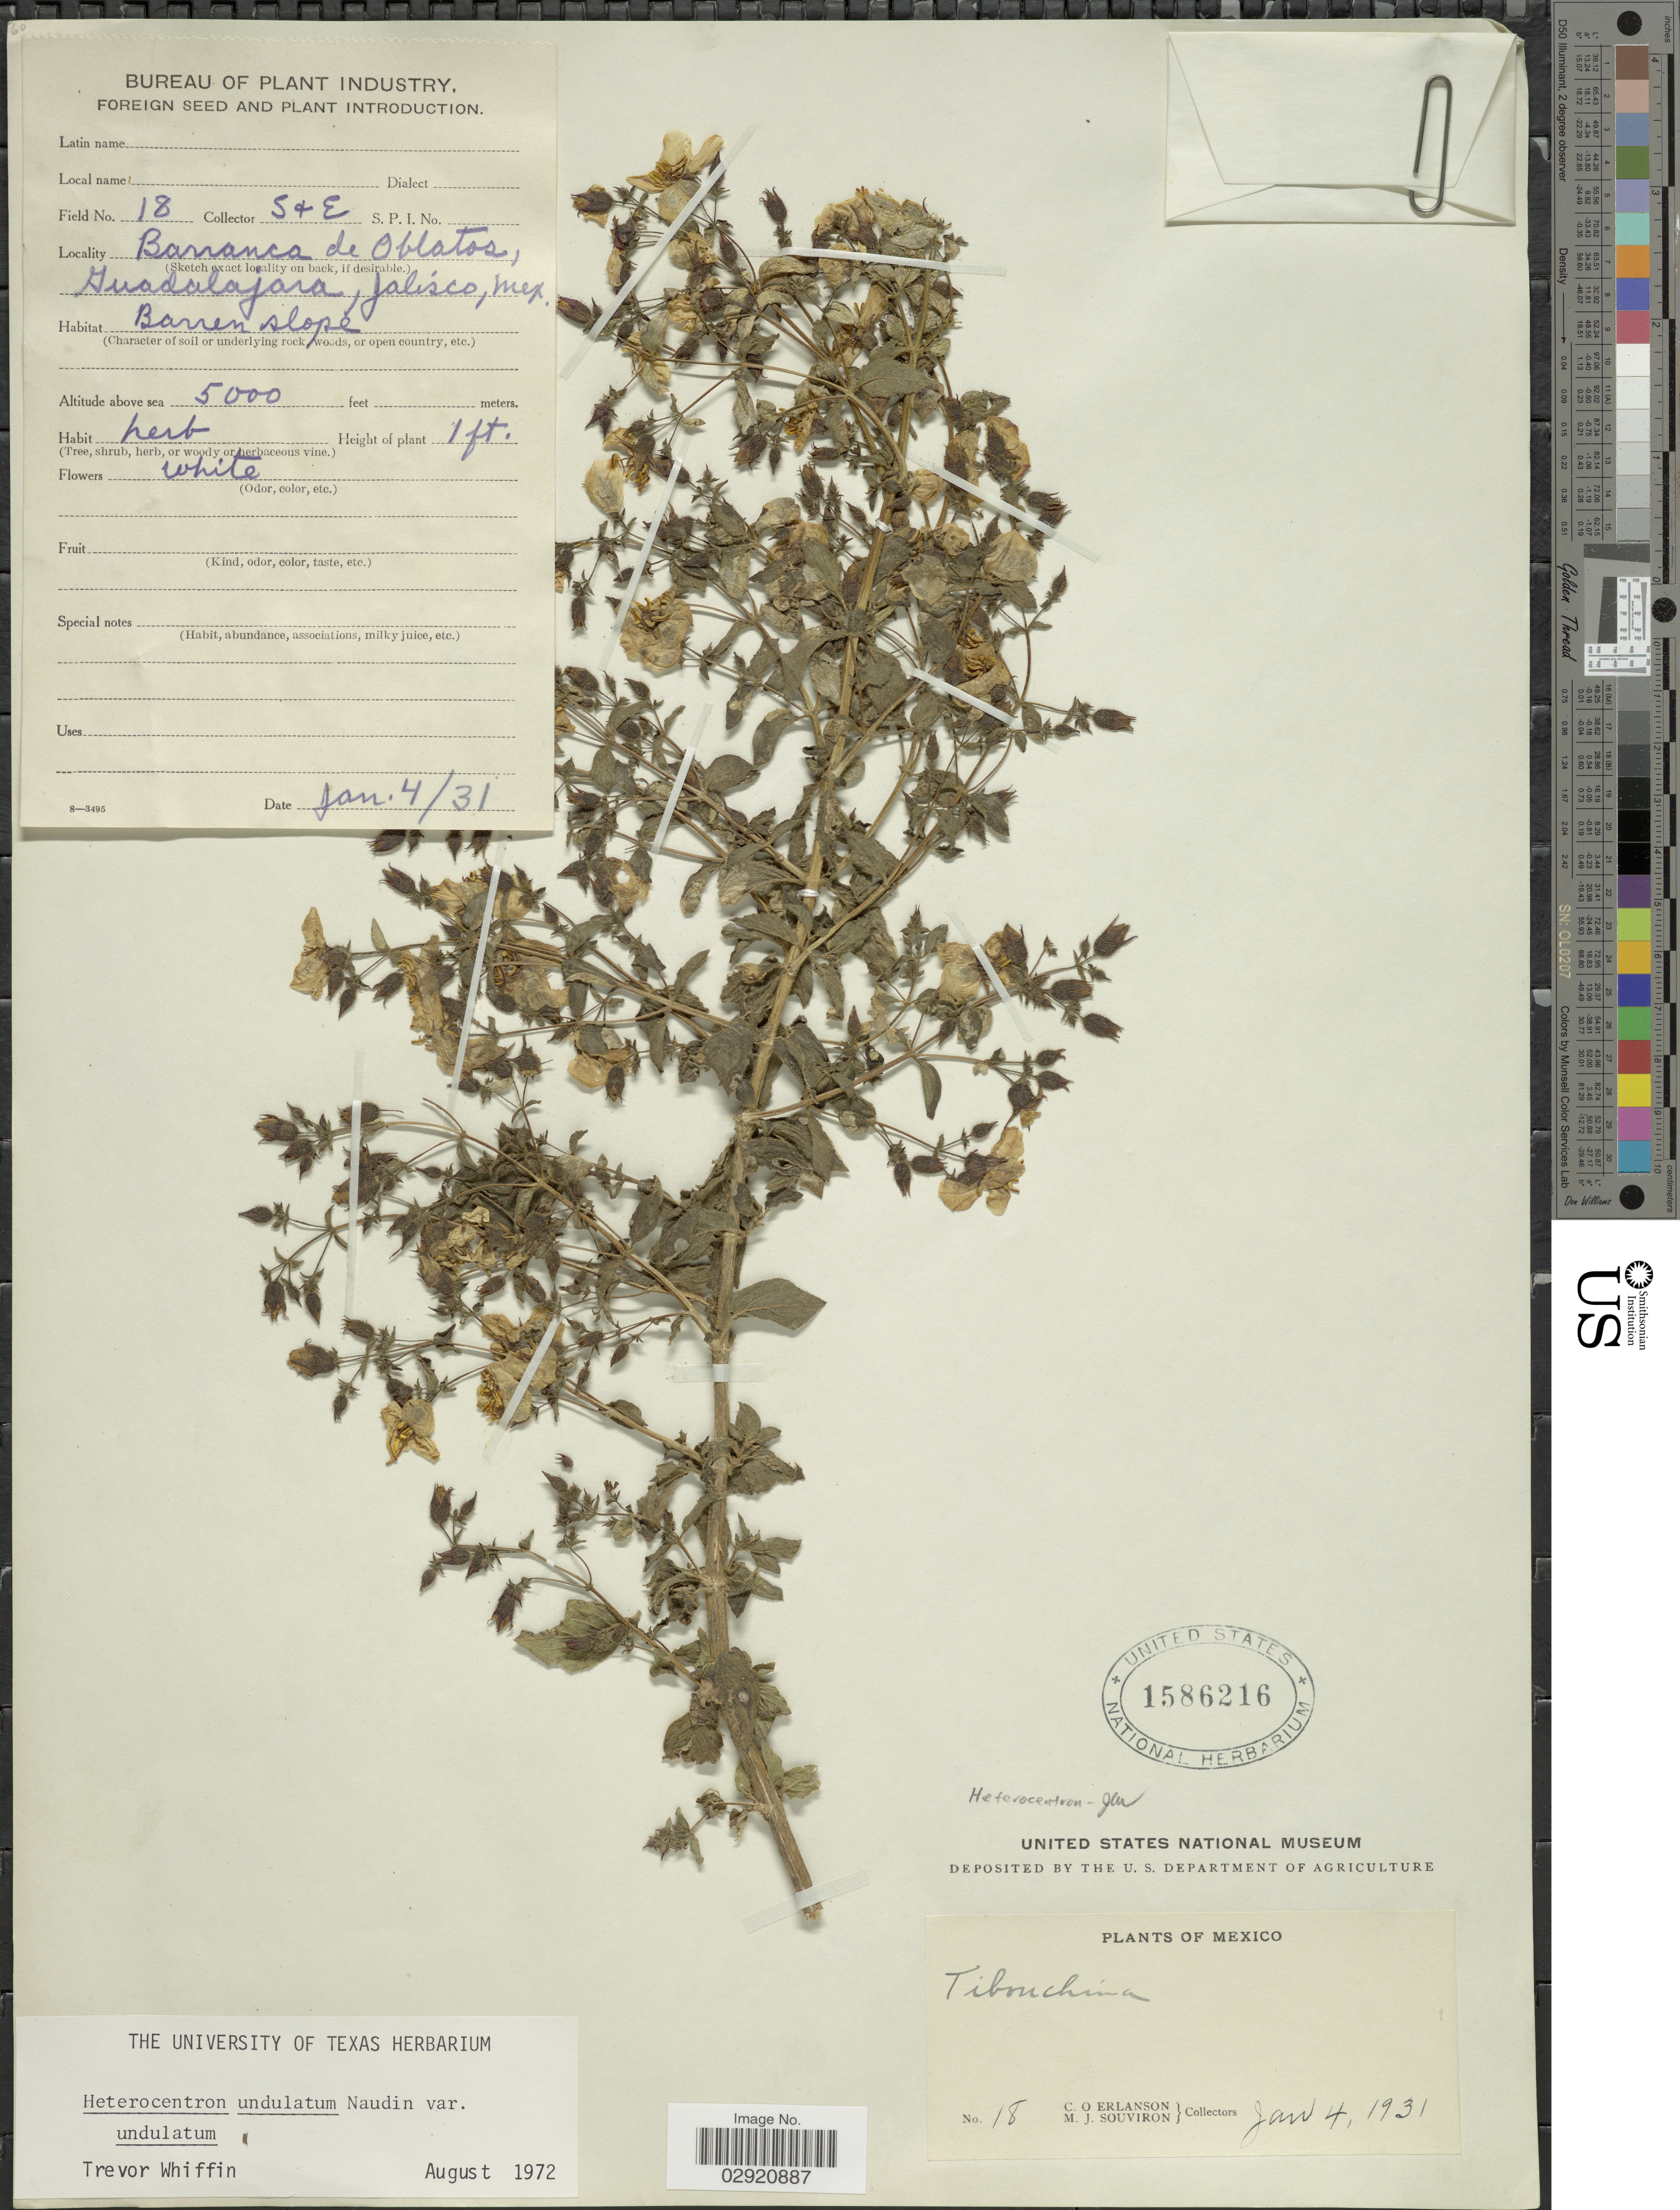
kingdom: Plantae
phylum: Tracheophyta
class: Magnoliopsida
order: Myrtales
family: Melastomataceae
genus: Heterocentron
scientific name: Heterocentron undulatum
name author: Naudin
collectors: C. O. Erlanson & M. J. Souviron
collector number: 18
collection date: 1931-01-04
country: Mexico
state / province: Jalisco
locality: Barranca de Oblatos, Guadalajara, Jalisco, Mex.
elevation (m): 1524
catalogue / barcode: US 1586216